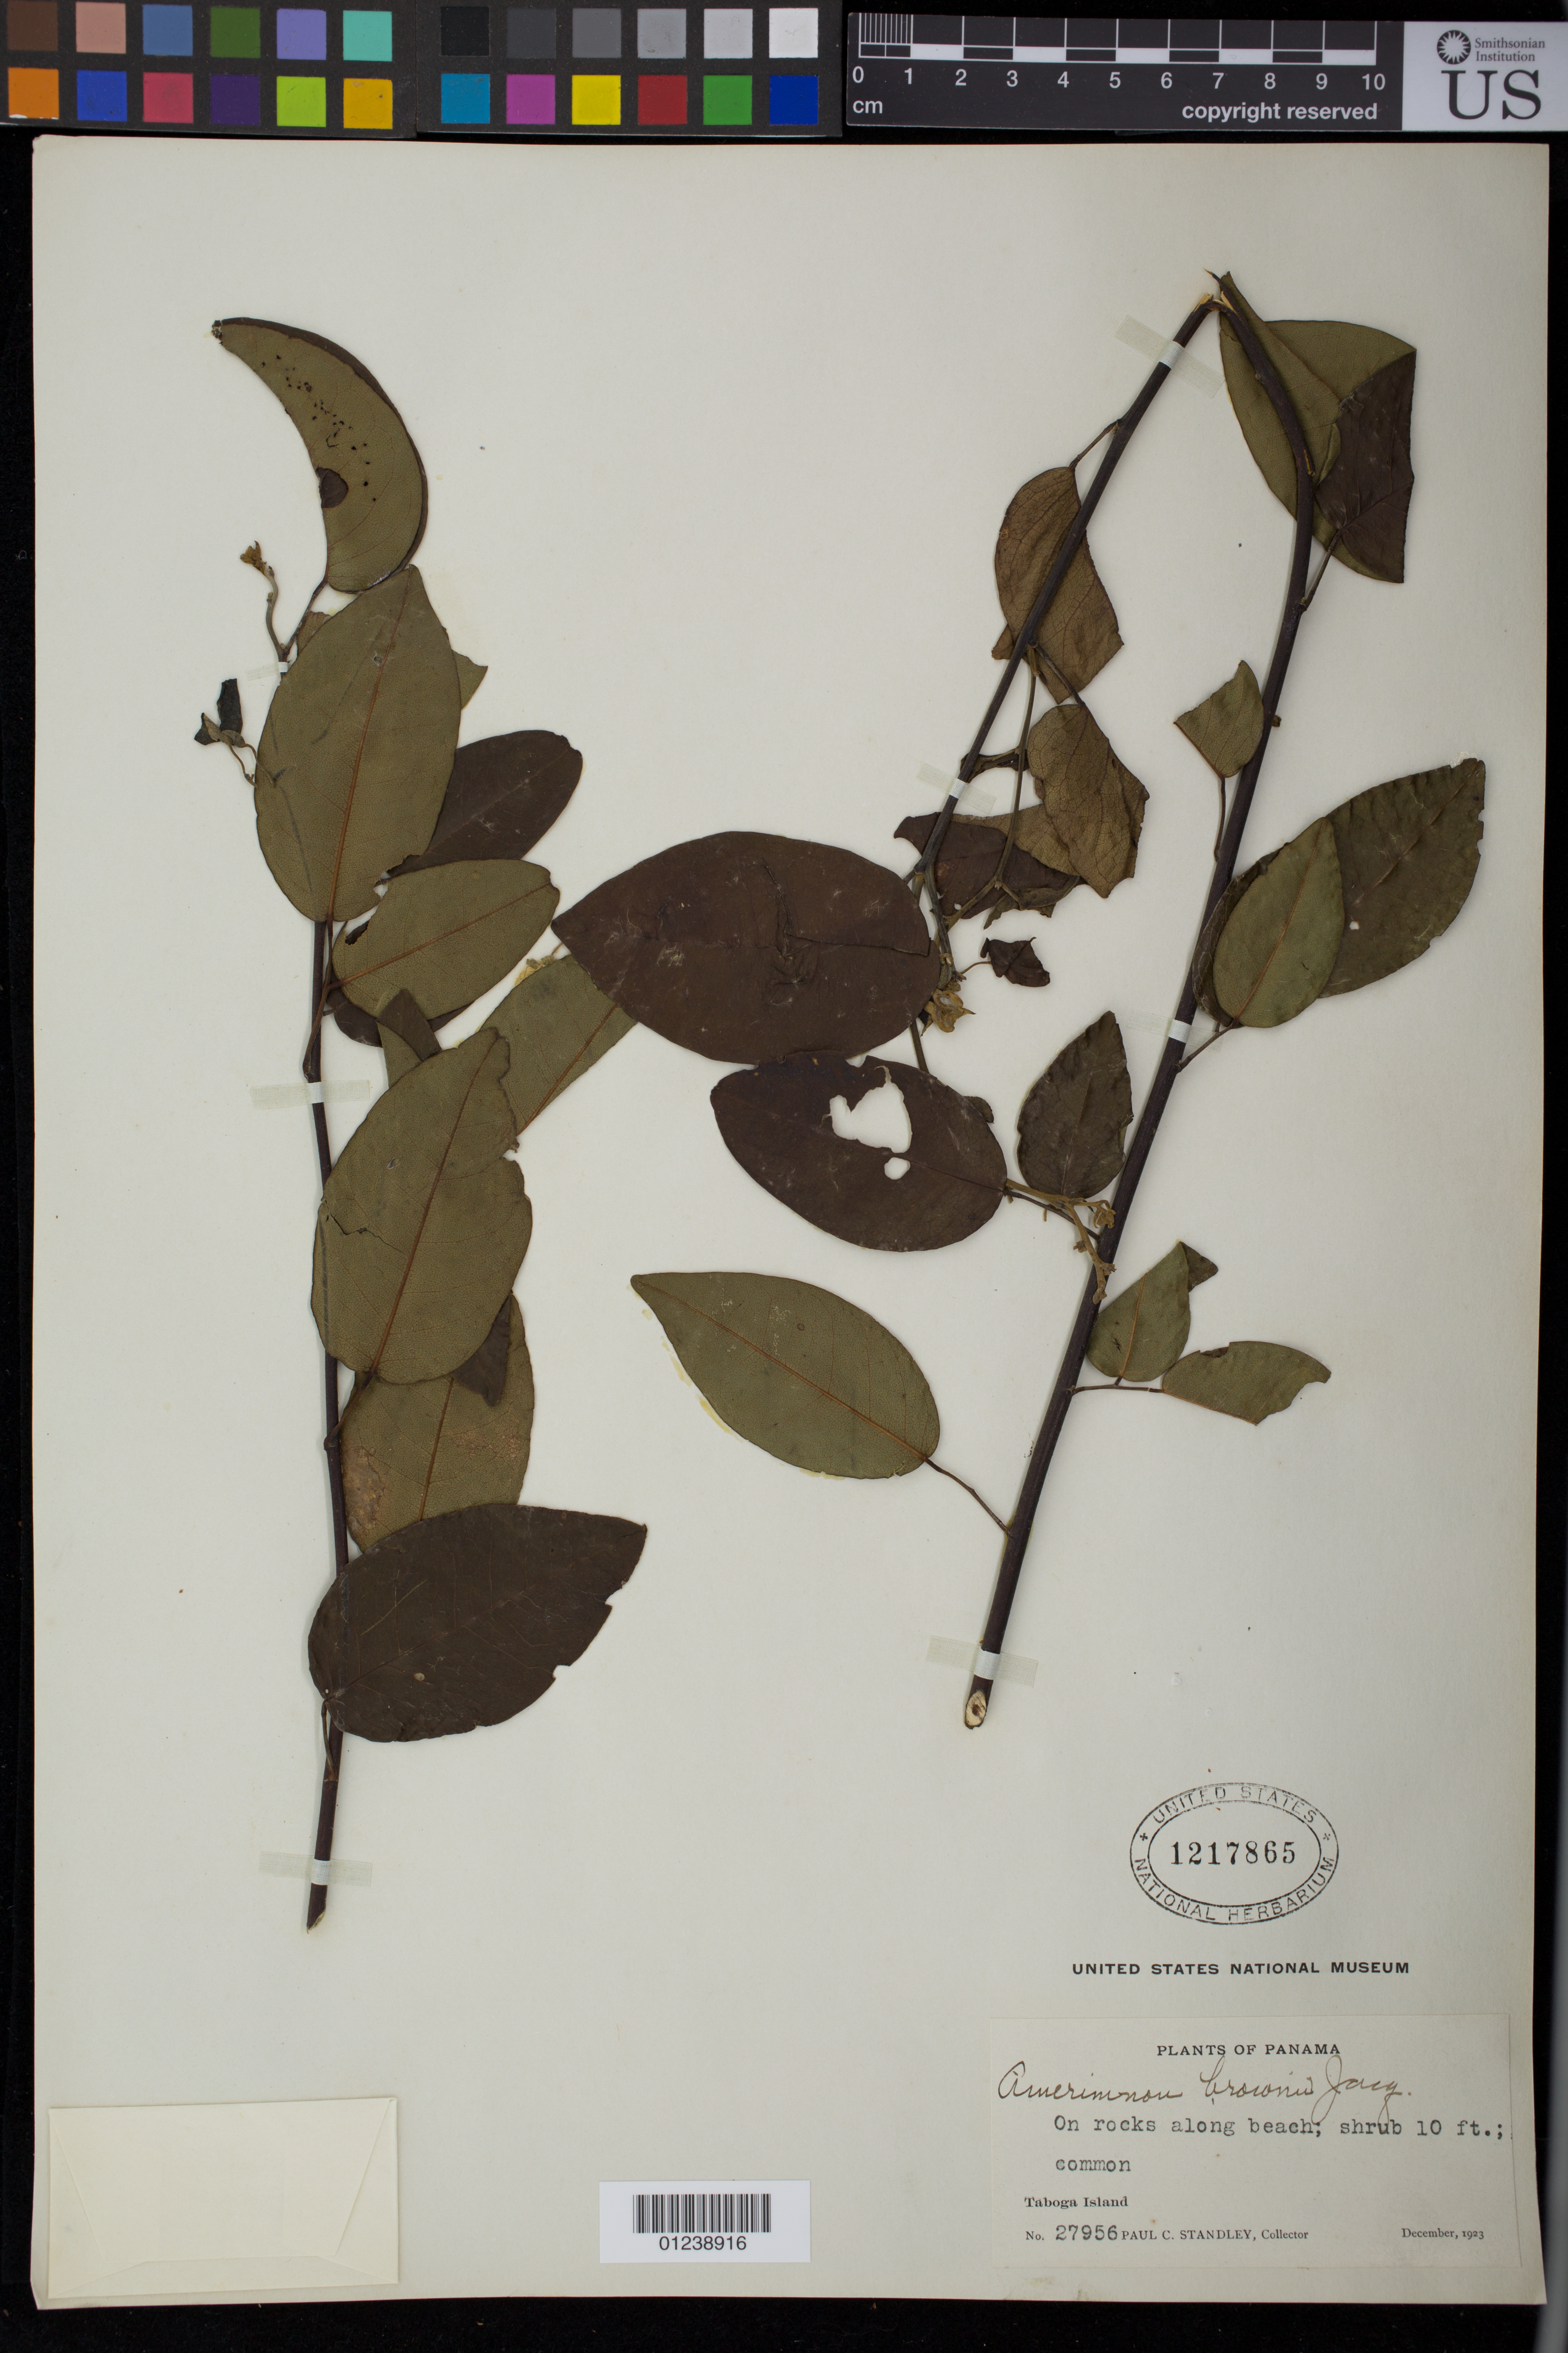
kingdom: Plantae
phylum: Tracheophyta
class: Magnoliopsida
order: Fabales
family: Fabaceae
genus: Dalbergia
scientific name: Dalbergia brownei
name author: (Jacq.) Schinz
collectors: P. C. Standley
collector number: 27956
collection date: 1923-12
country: Panama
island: Taboga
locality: Taboga Island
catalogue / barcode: US 1217865